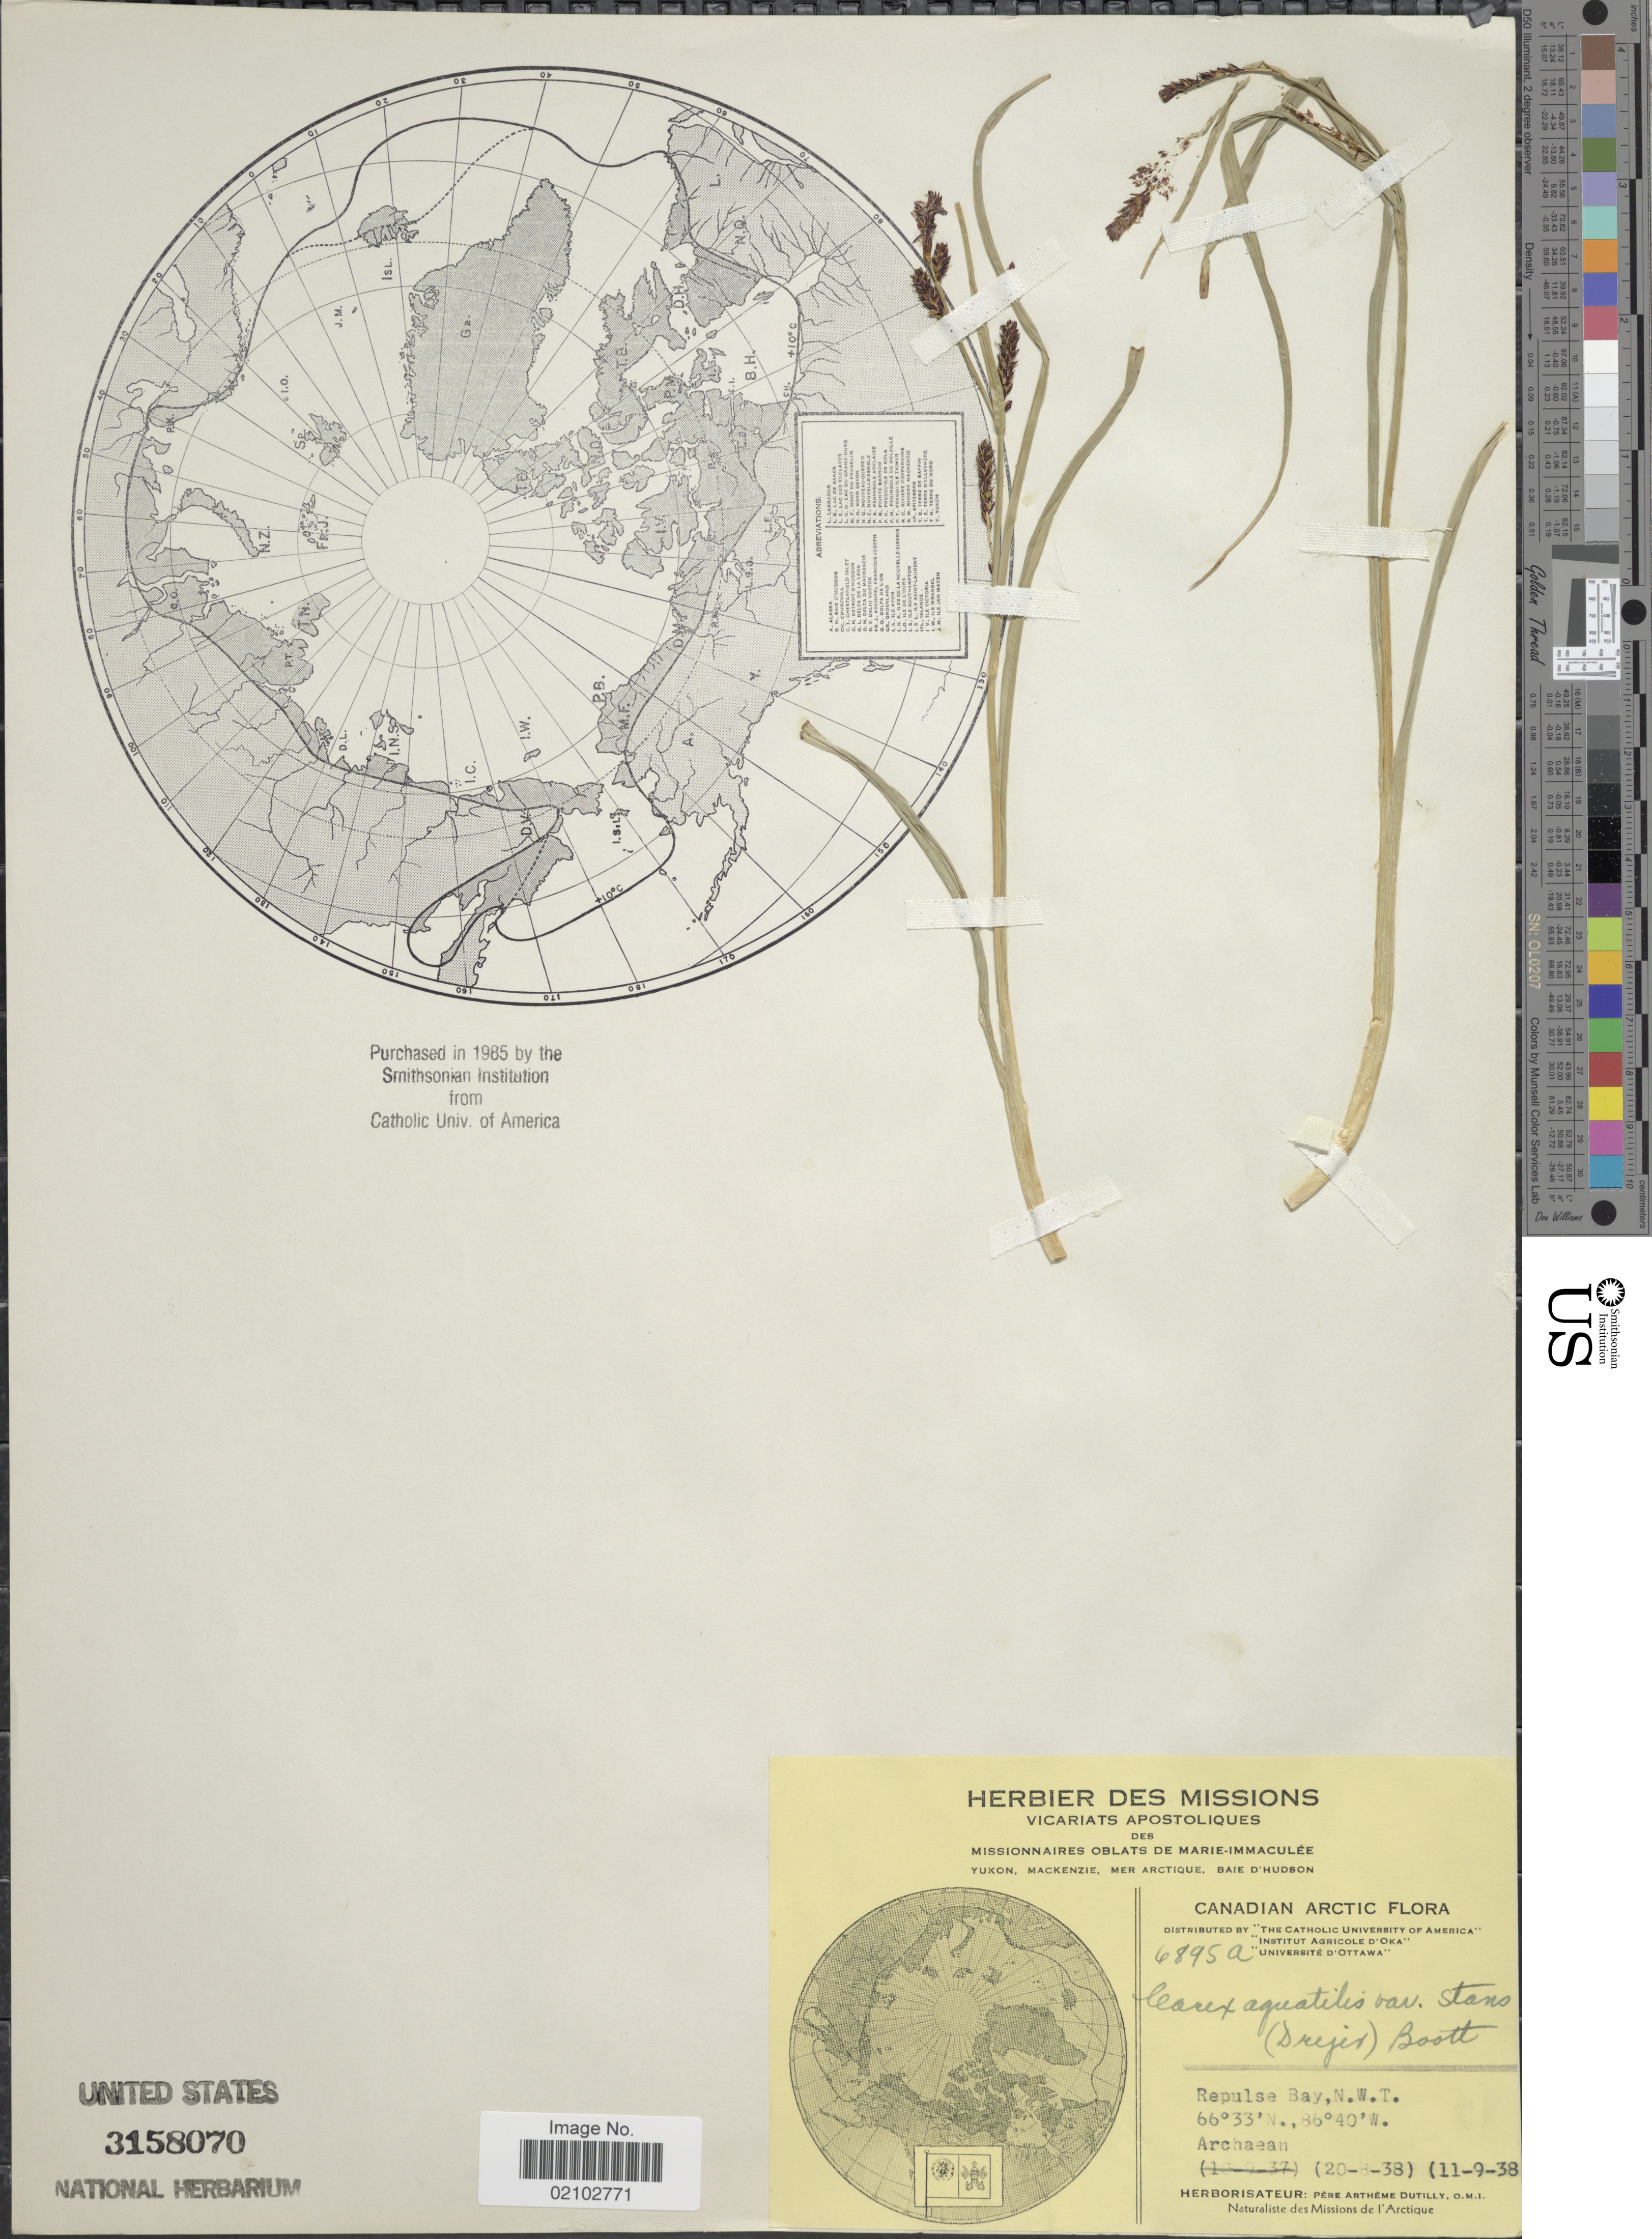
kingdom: Plantae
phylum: Tracheophyta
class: Liliopsida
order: Poales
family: Cyperaceae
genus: Carex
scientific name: Carex aquatilis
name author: Wahlenb.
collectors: A. Dutilly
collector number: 6895a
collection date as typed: Transcribed d/m/y: 20/8/38 to 11/9/38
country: Canada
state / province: Northwest Territories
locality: Canadian Arctic, Repulse Bay.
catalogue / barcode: US 3158070